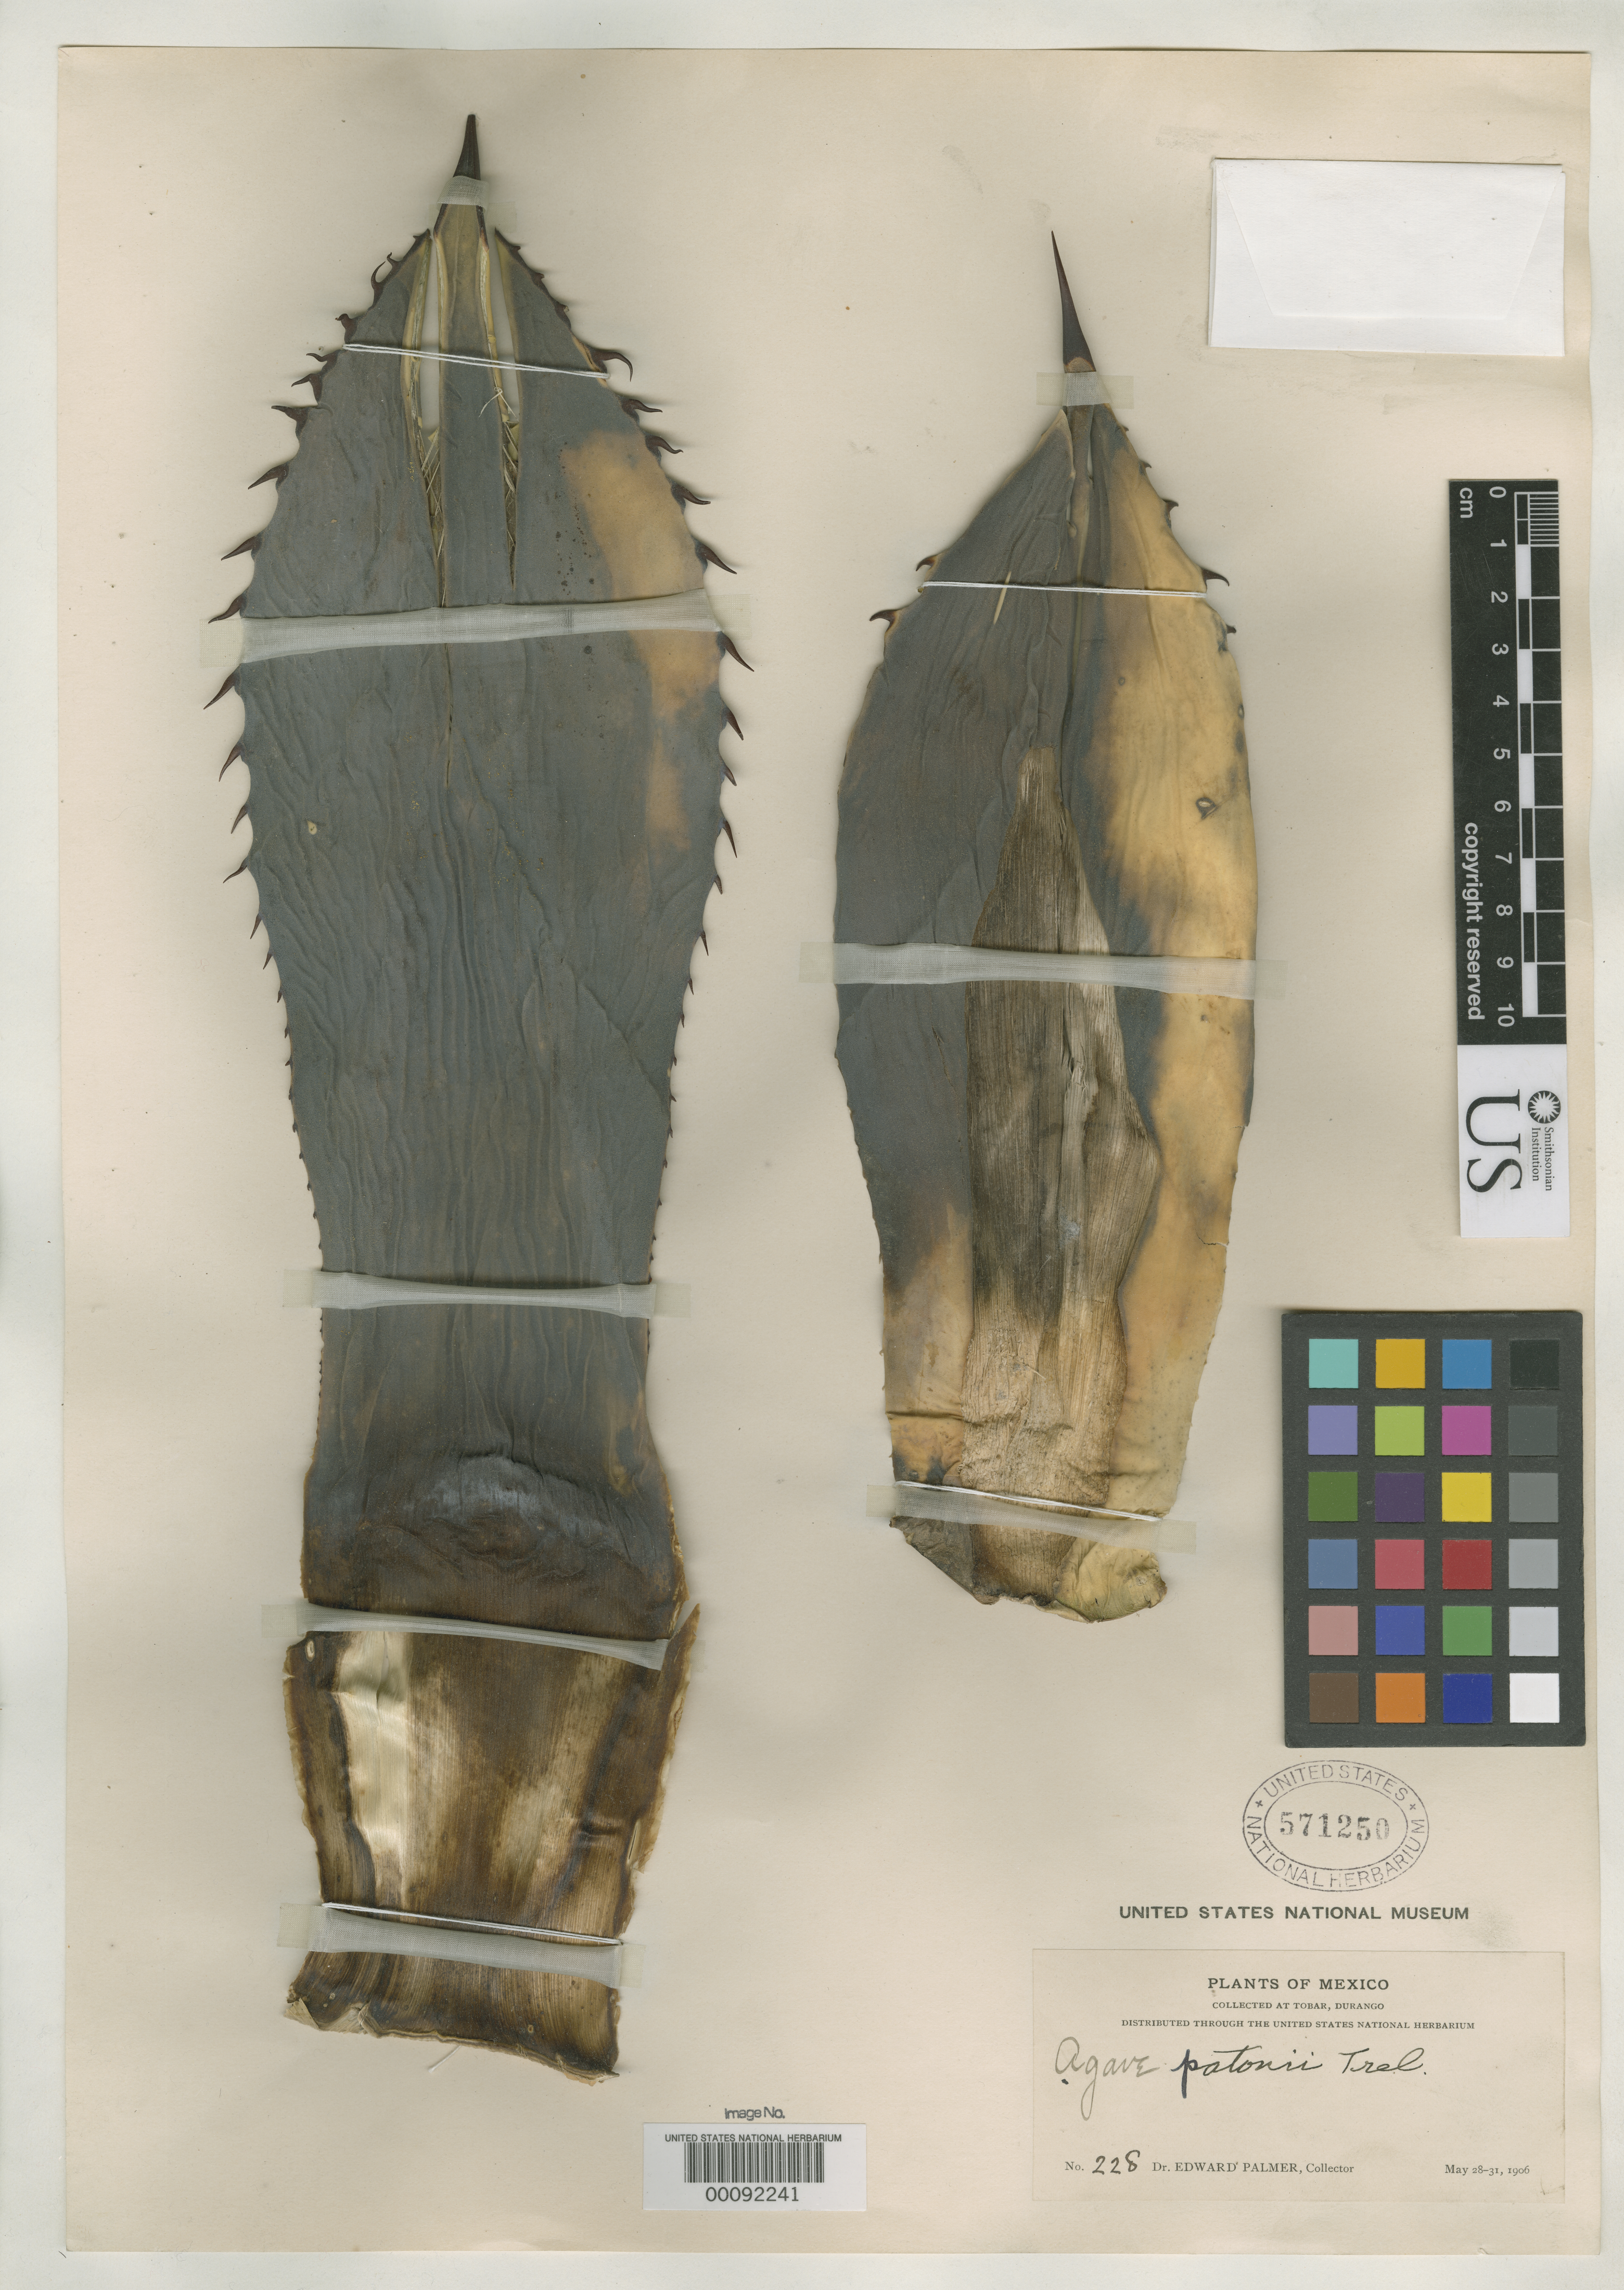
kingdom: Plantae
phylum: Tracheophyta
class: Liliopsida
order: Asparagales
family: Asparagaceae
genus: Agave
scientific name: Agave patonii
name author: Trel.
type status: Type Collection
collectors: E. Palmer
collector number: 228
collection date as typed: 21 Apr 1906 to 18 May 1906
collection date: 1906-04-21/1906-05-18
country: Mexico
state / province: Durango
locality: Tobar.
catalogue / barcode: US 571250